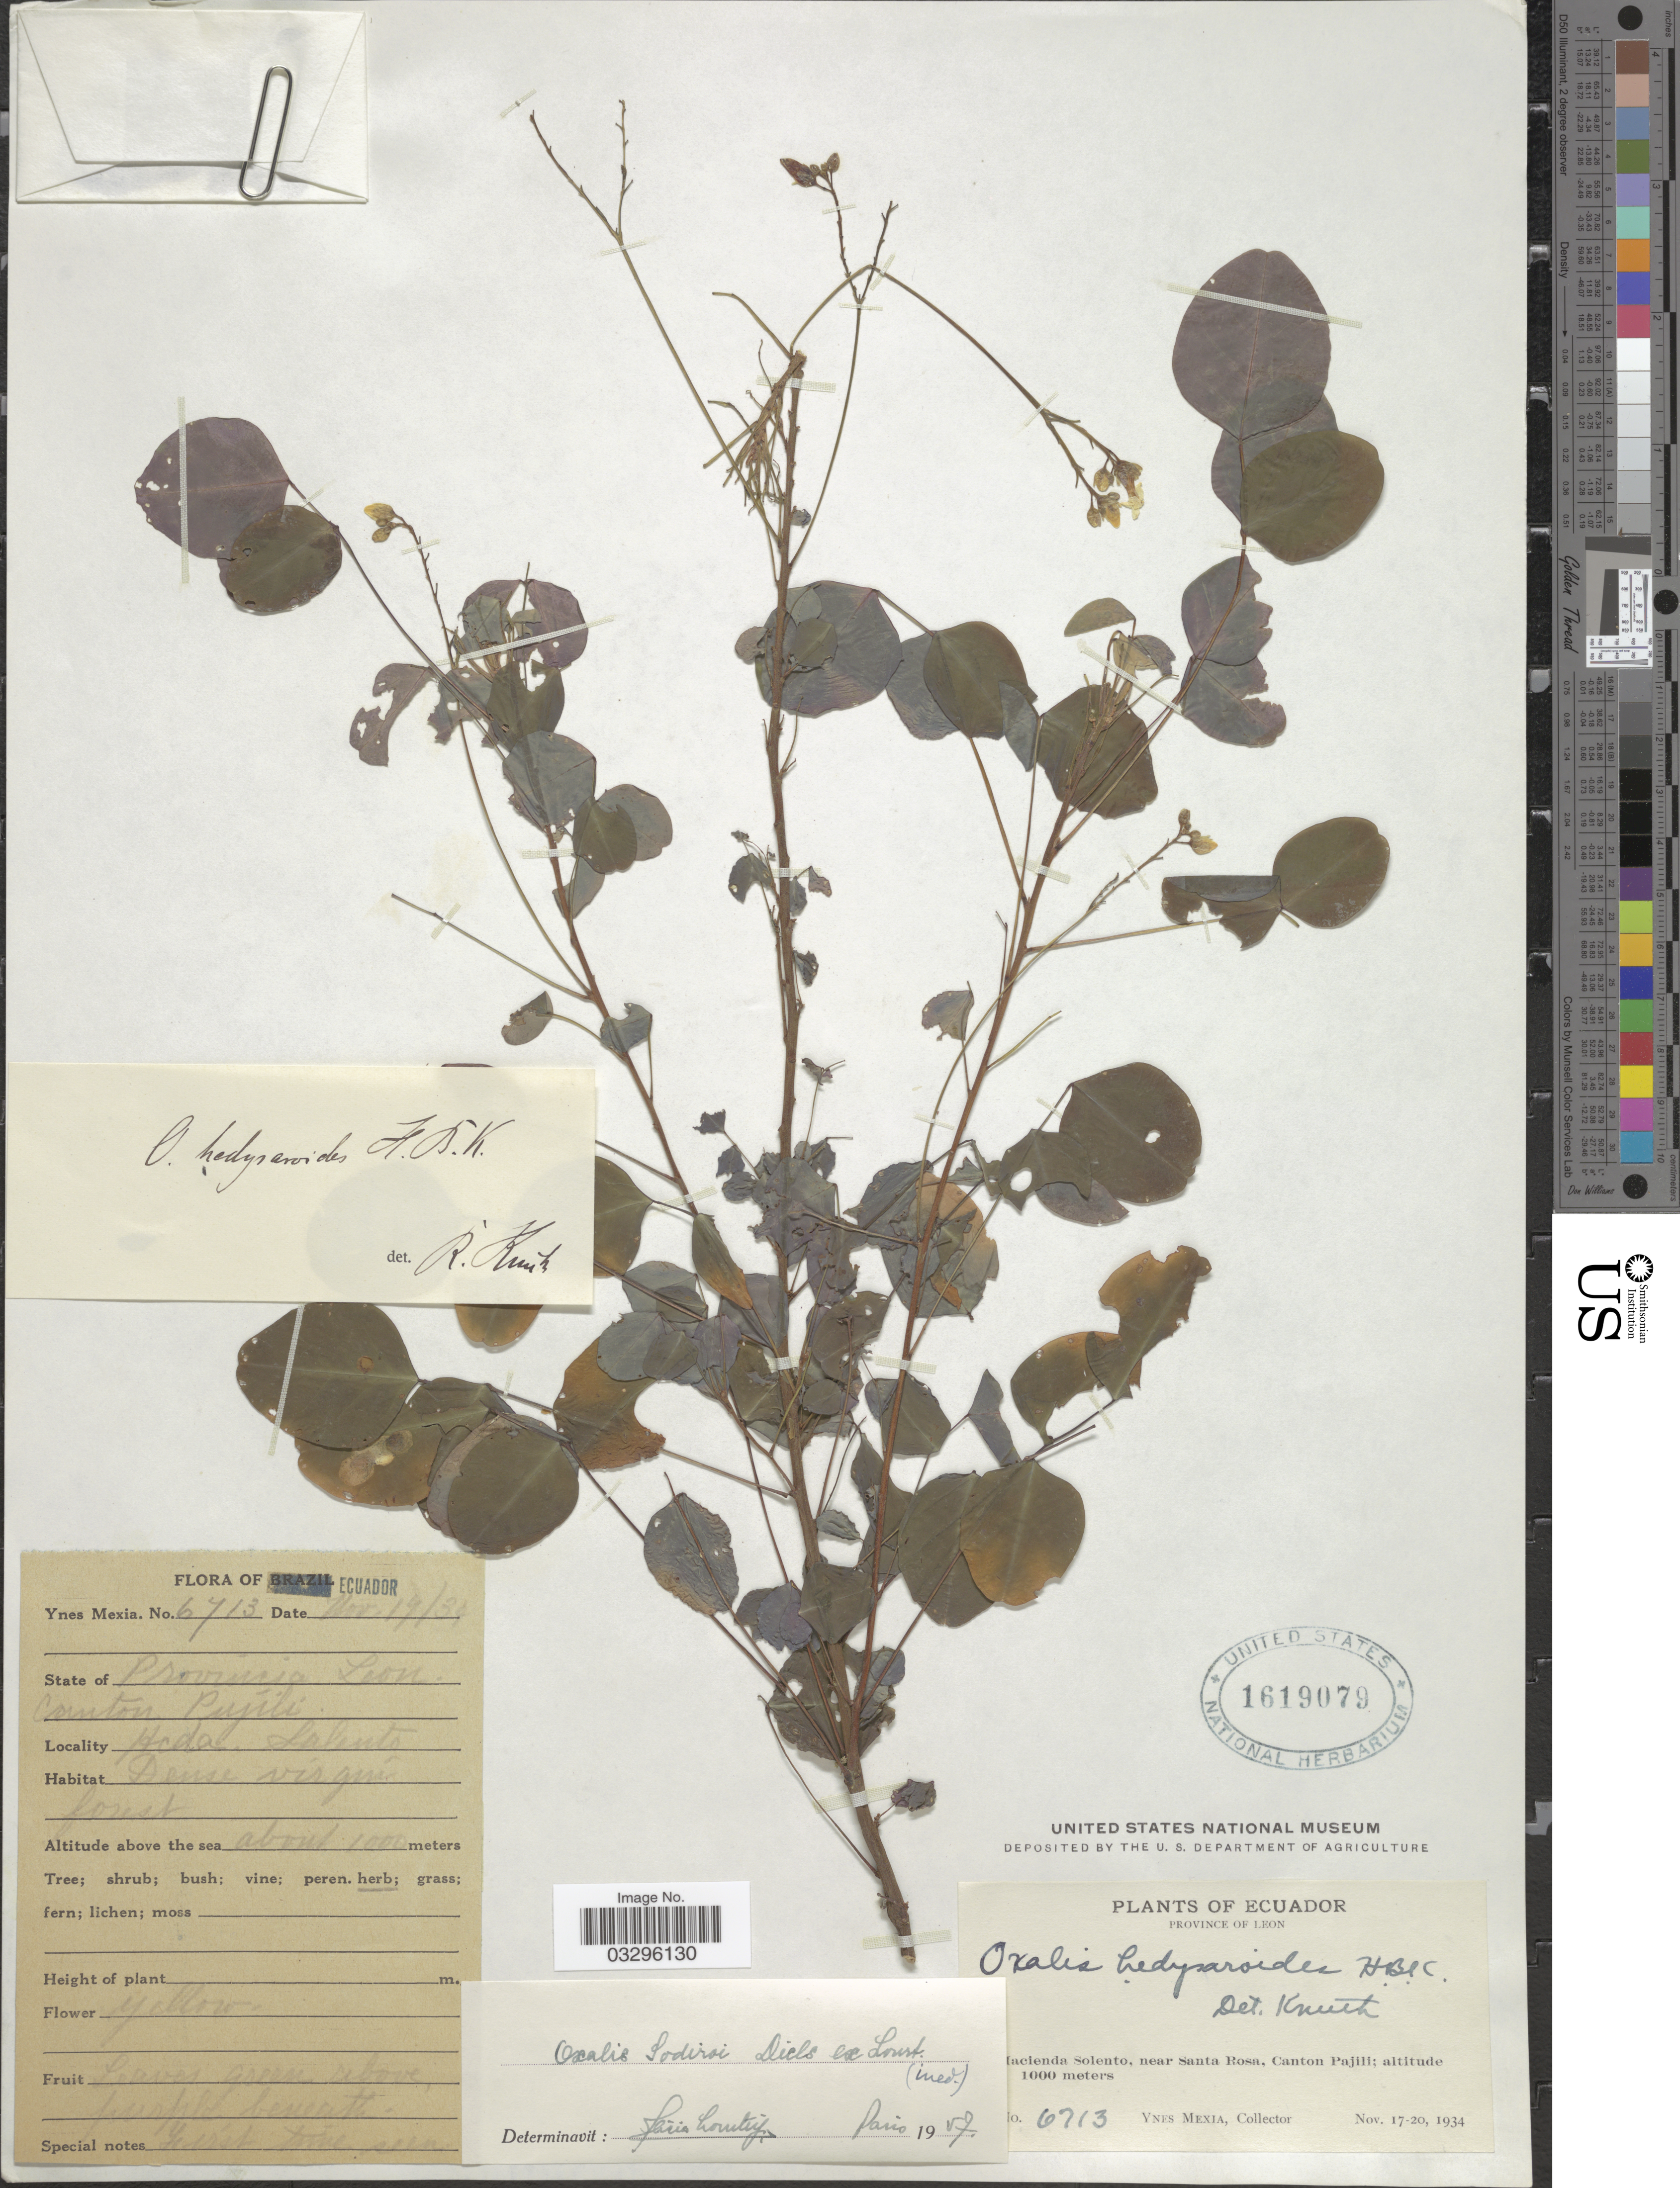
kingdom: Plantae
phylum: Tracheophyta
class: Magnoliopsida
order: Oxalidales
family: Oxalidaceae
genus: Oxalis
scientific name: Oxalis sodiroi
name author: Diels ex R. Knuth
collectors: Y. Mexia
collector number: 6713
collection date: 1934-11-19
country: Ecuador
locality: Province of Leon. Hacienda Solento, near Santa Rosa, Canton Pajili.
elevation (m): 1000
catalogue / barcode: US 1619079